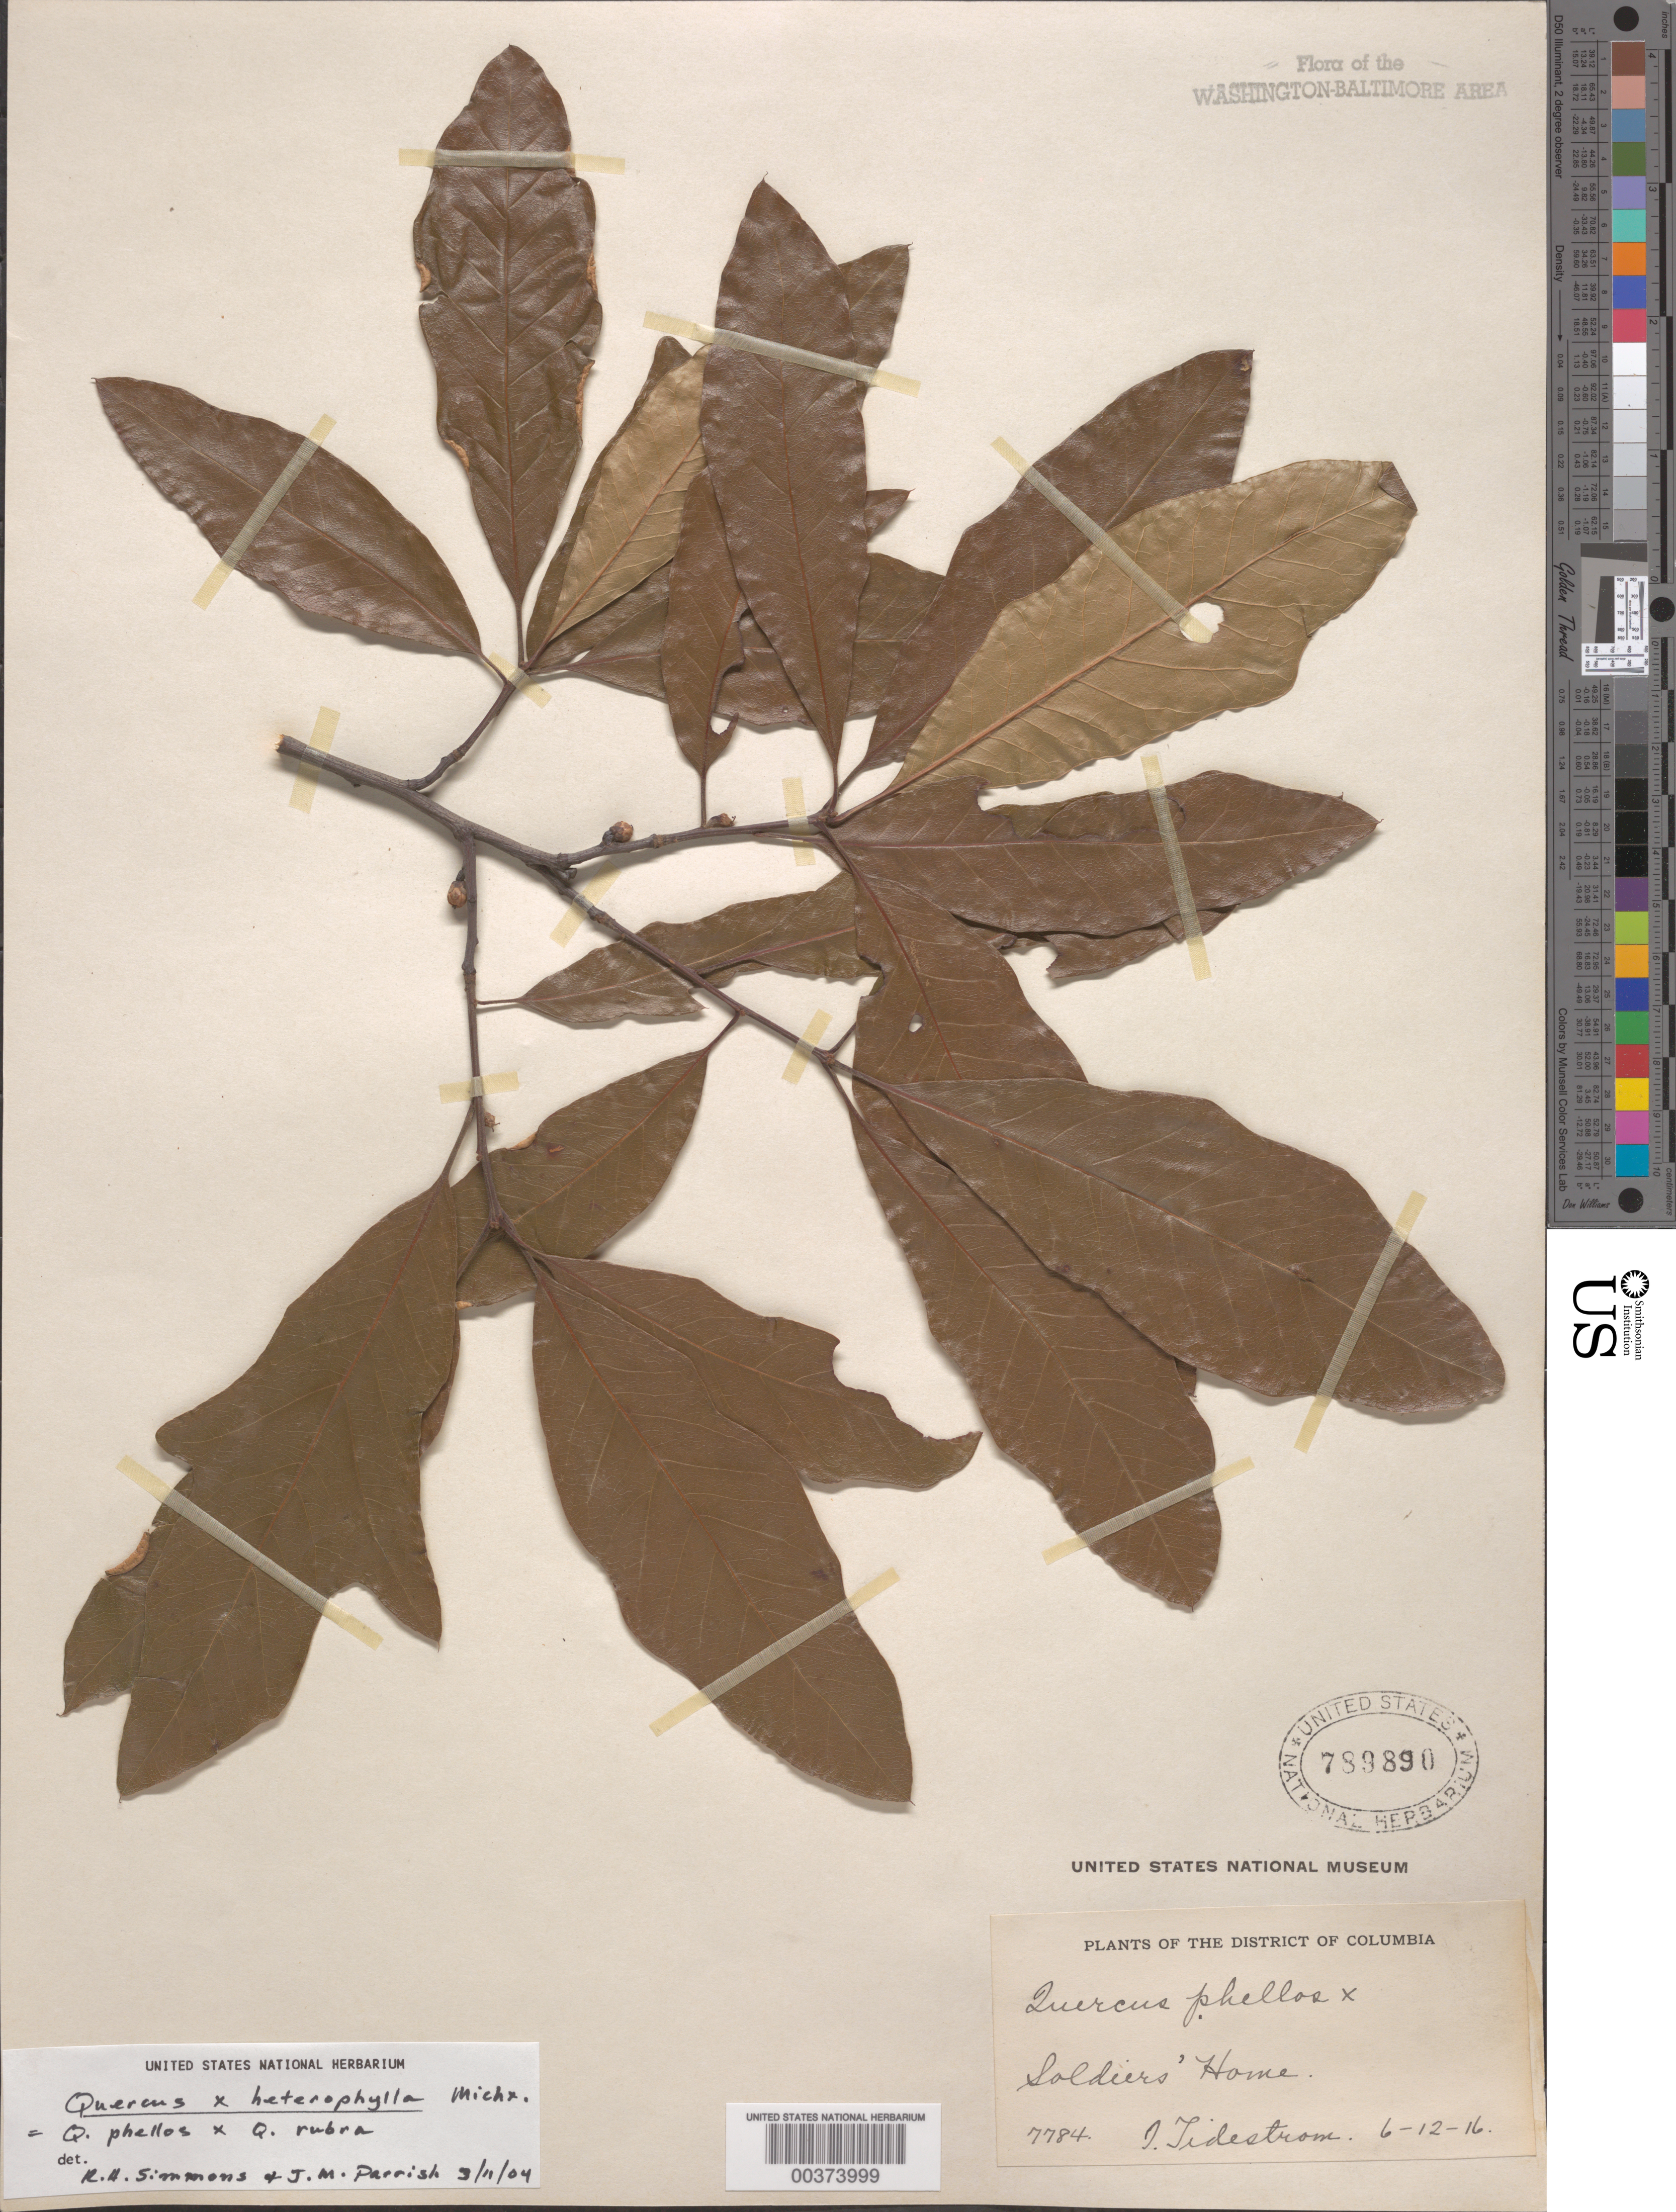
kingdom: Plantae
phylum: Tracheophyta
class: Magnoliopsida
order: Fagales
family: Fagaceae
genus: Quercus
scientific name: Quercus x heterophylla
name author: Michx.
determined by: Simmons, R. H., (UNITED STATES)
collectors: I. F. Tidestrom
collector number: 7784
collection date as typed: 12 Jun 1916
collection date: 1916-06-12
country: United States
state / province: District of Columbia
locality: Soldiers Home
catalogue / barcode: US 789890